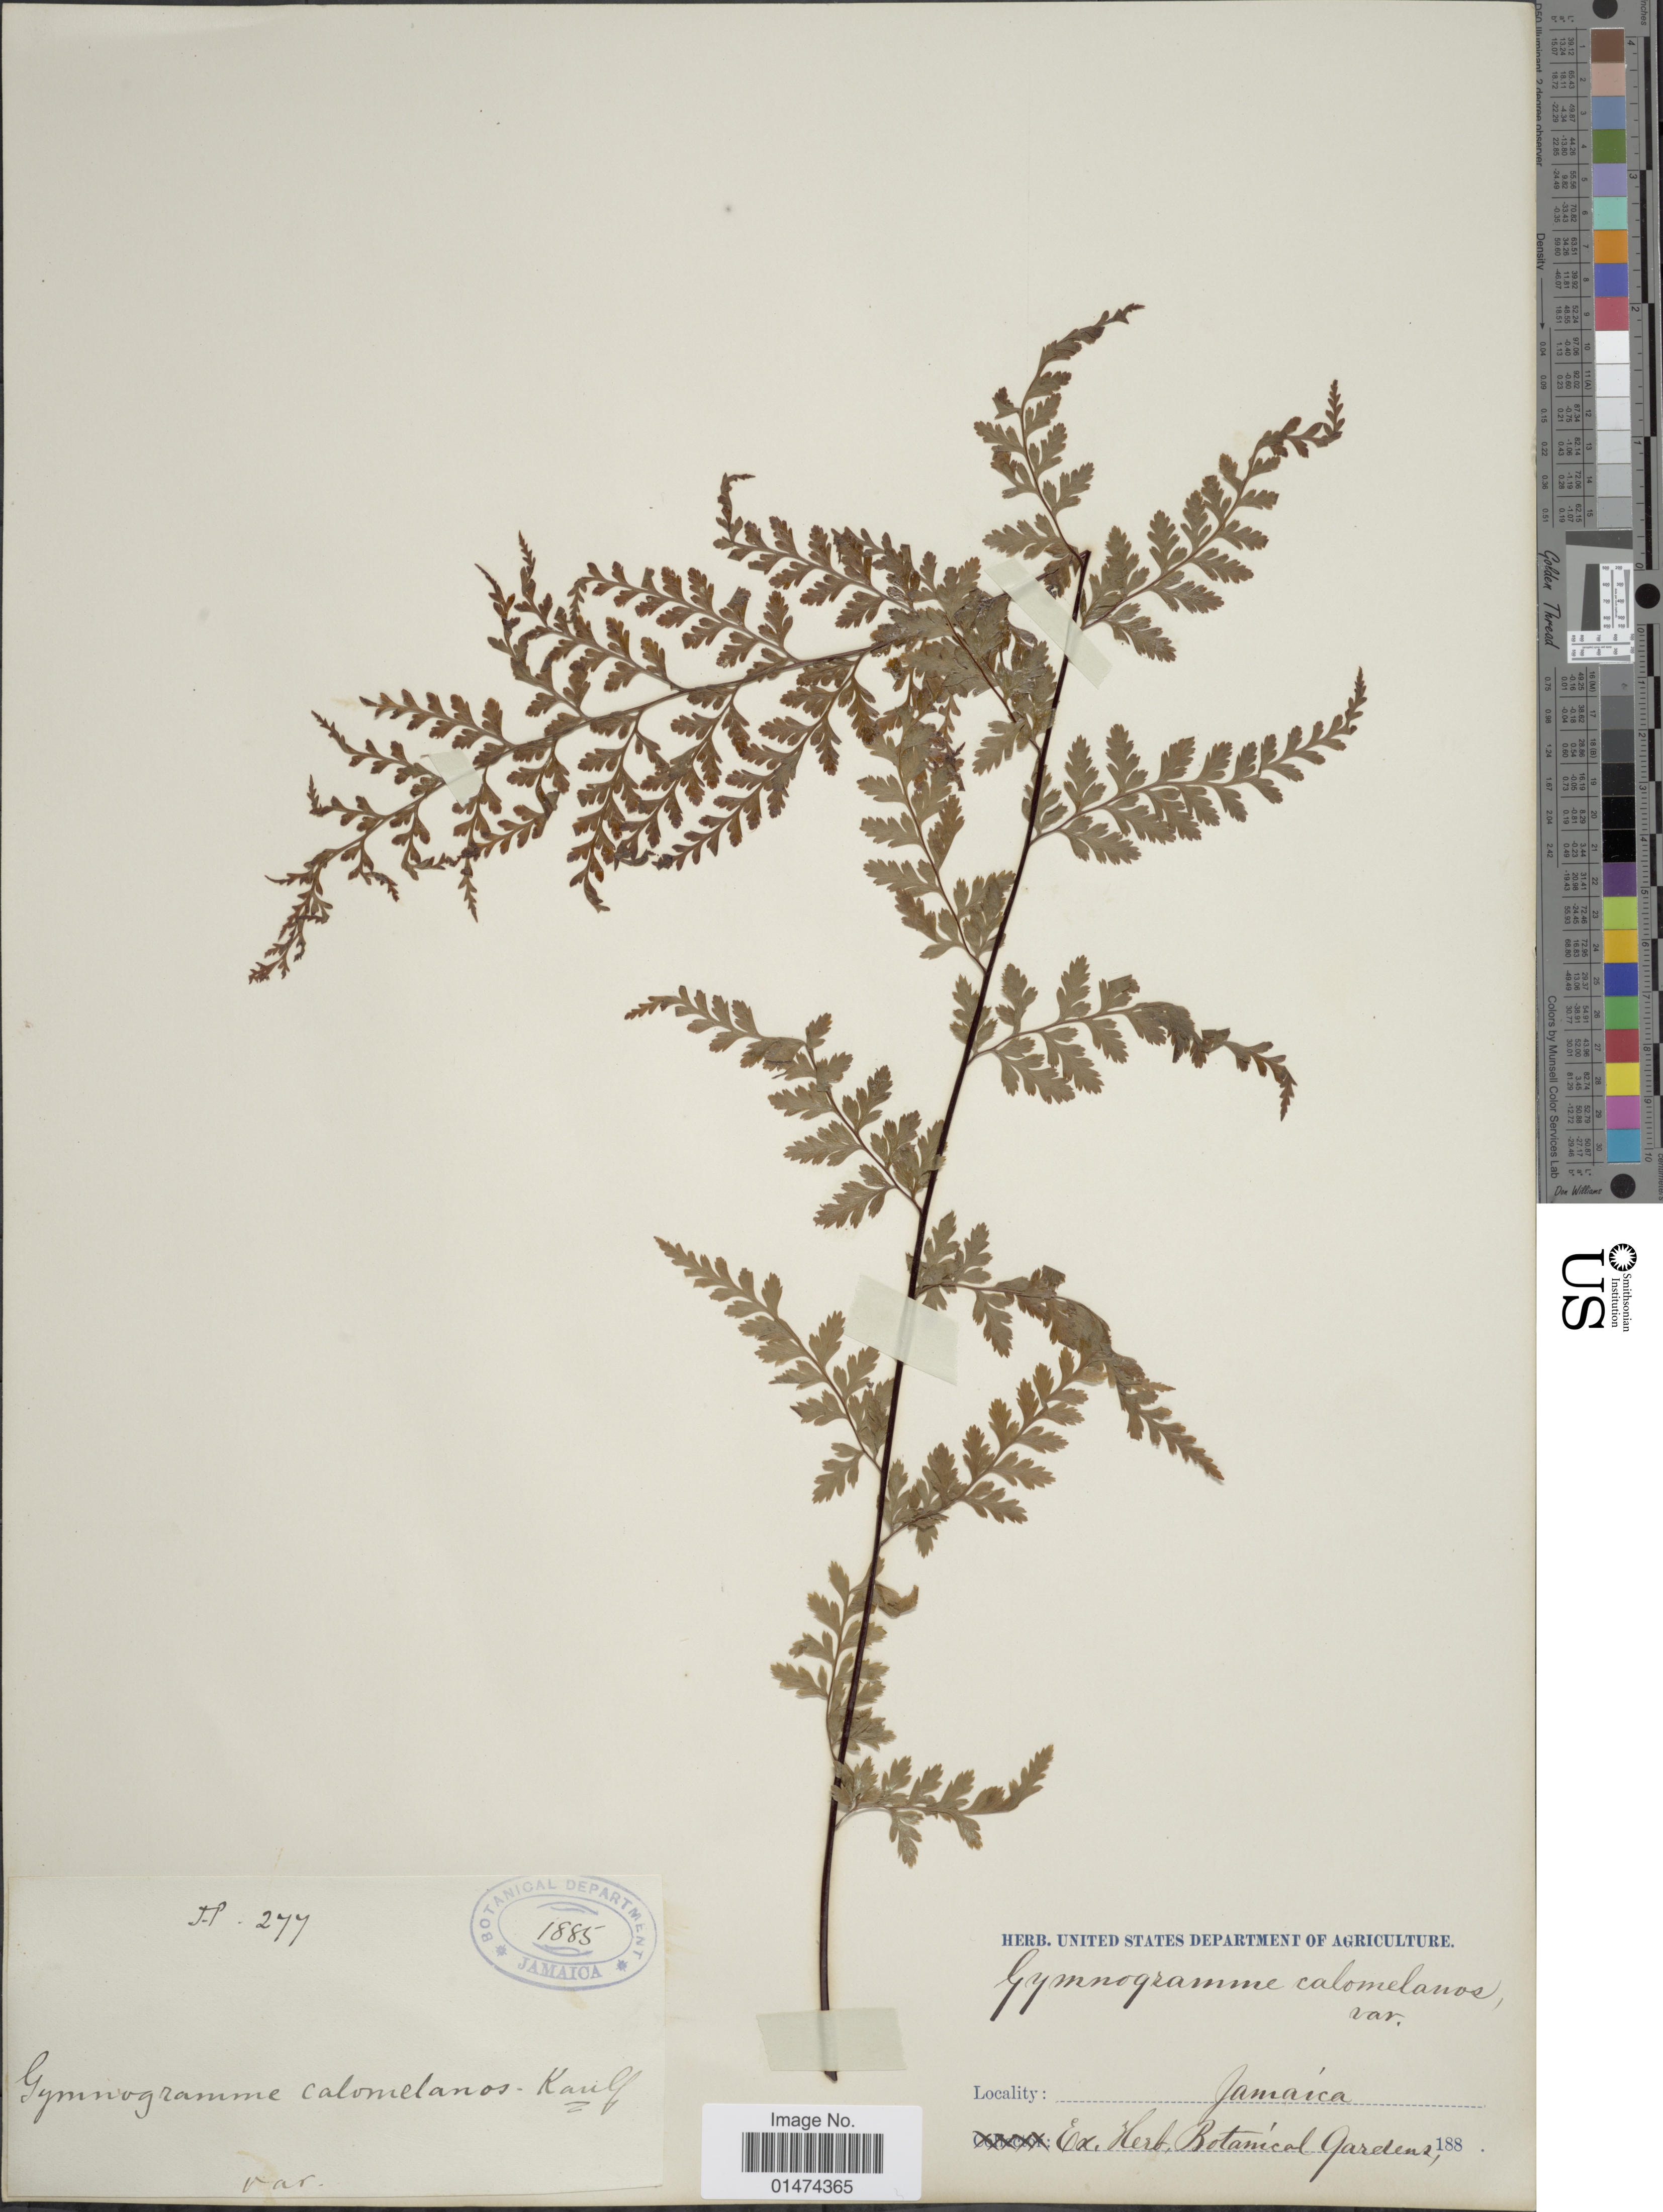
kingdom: Plantae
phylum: Tracheophyta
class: Polypodiopsida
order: Polypodiales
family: Pteridaceae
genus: Pityrogramma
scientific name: Pityrogramma calomelanos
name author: (L.) Link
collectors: ex herb. Botanic Gardens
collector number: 277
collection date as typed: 188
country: Jamaica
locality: Jamaica